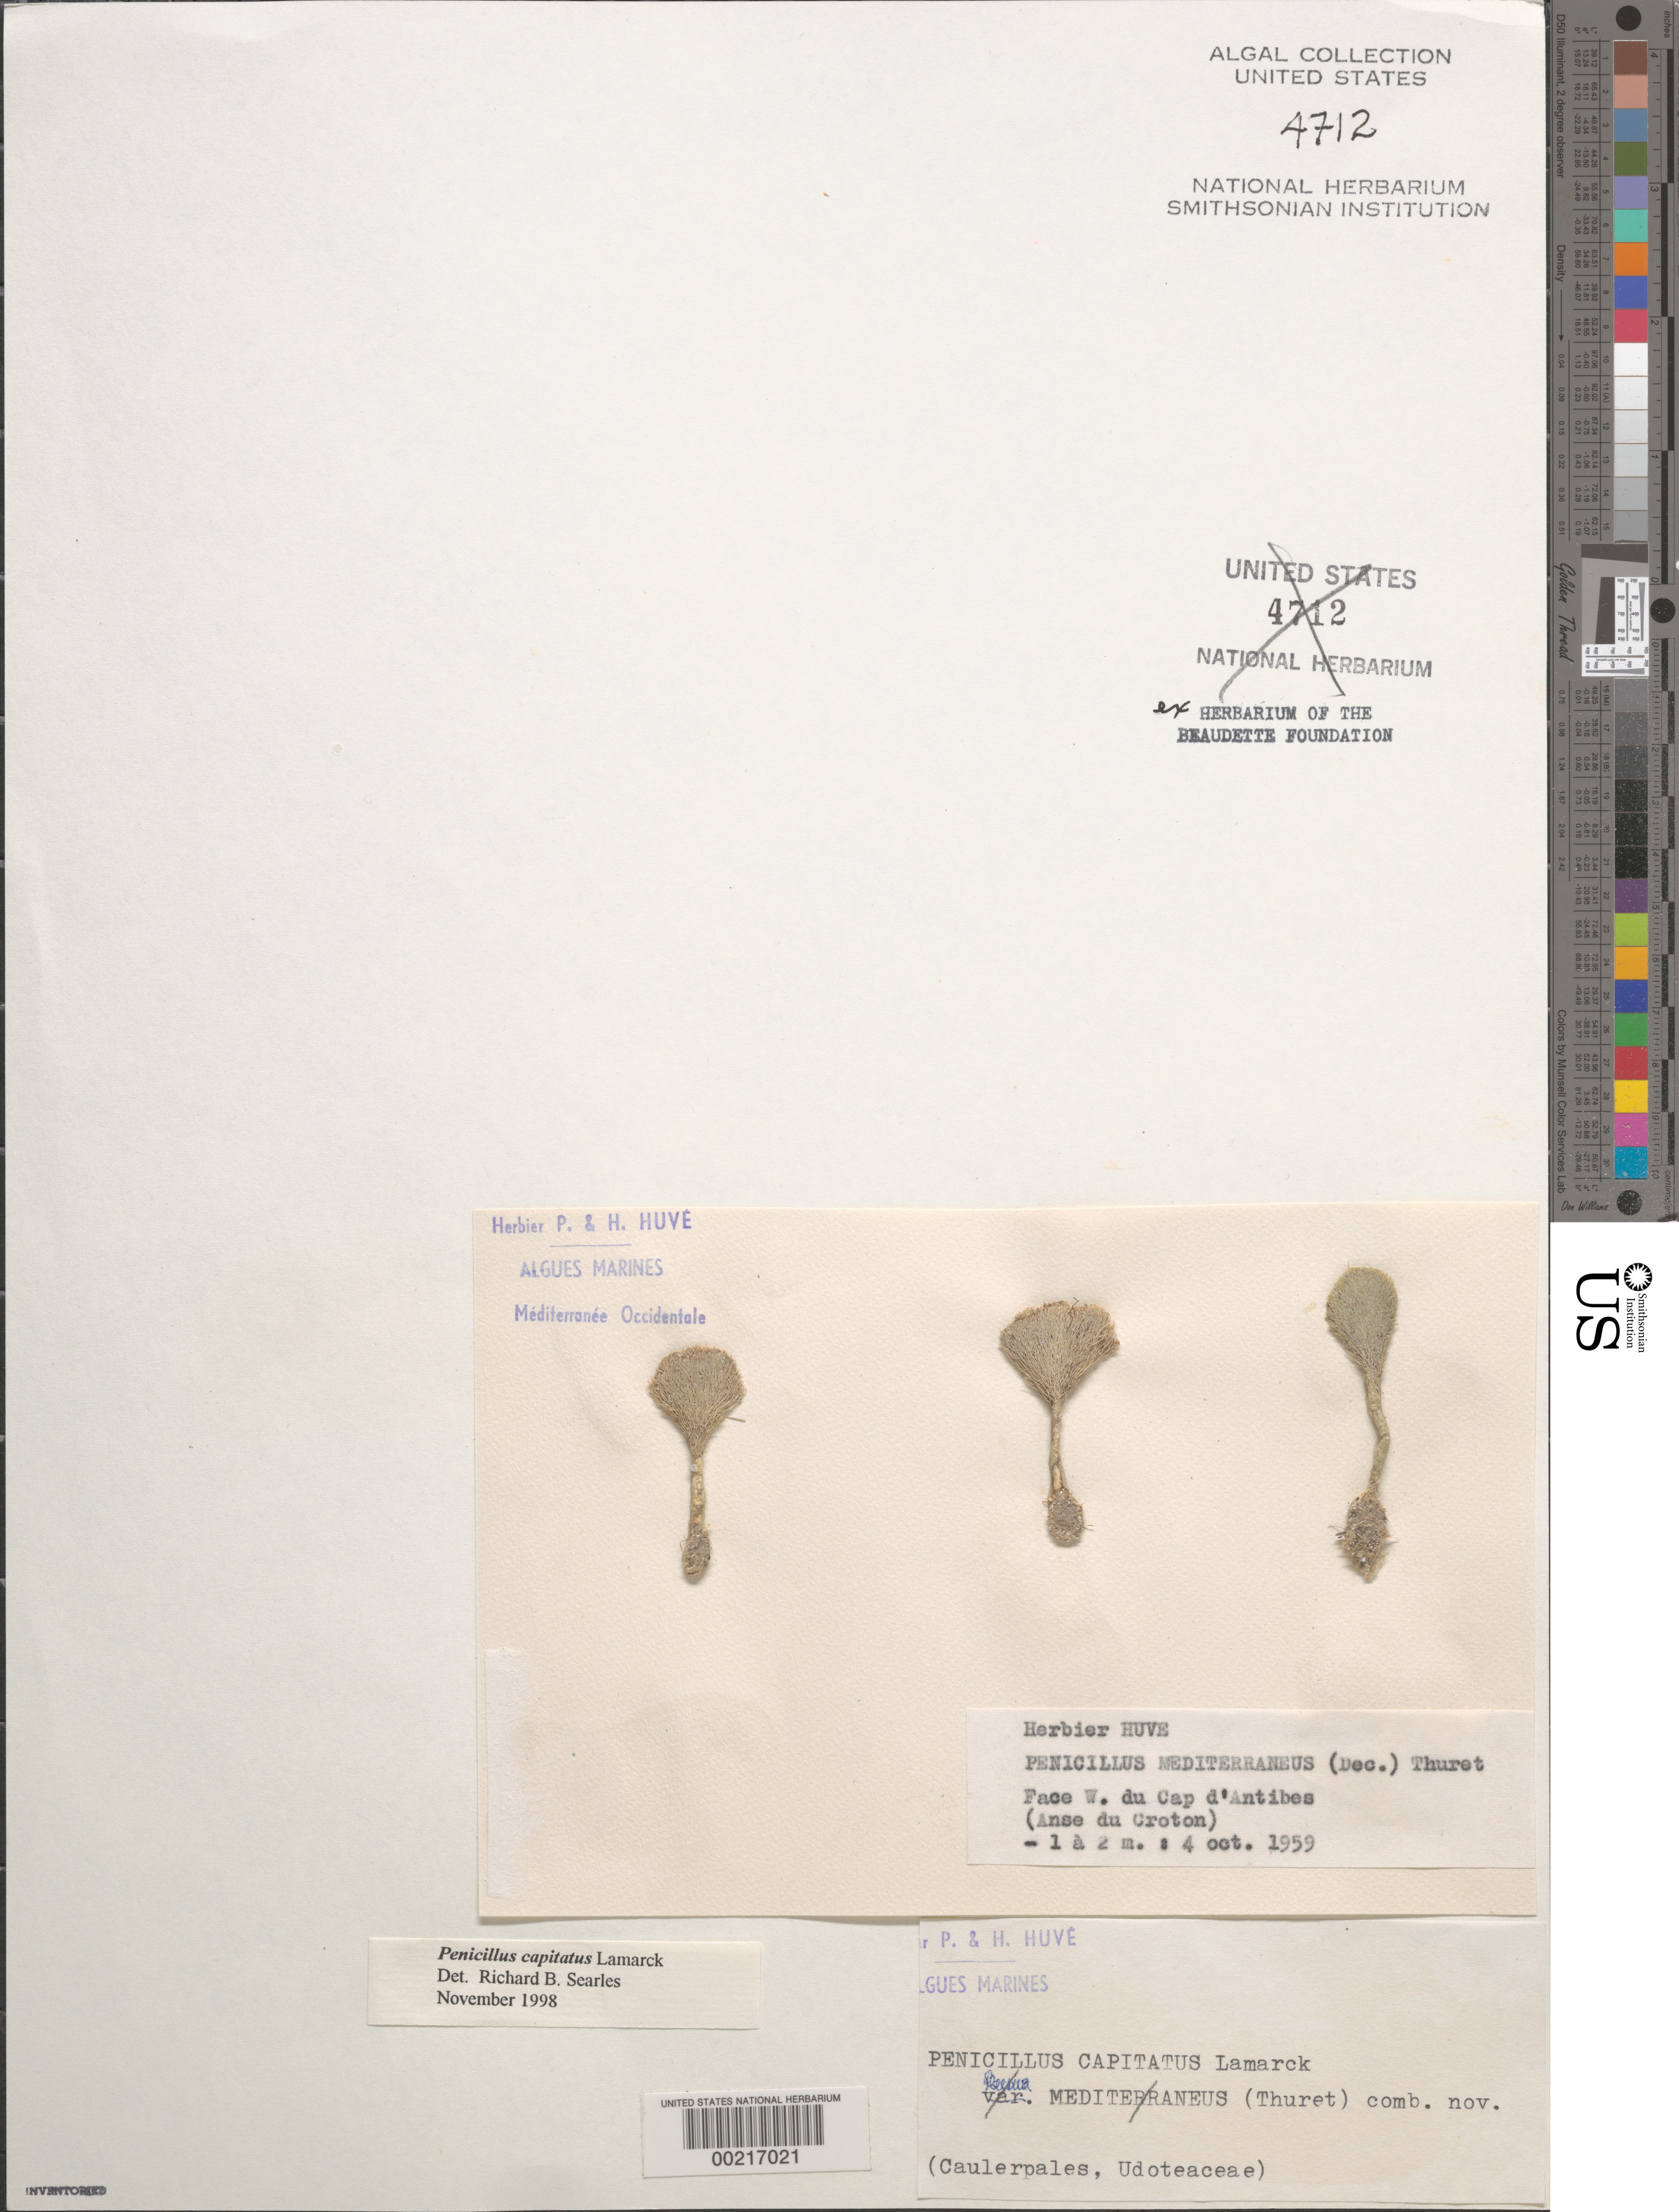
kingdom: Plantae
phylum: Chlorophyta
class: Ulvophyceae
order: Bryopsidales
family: Udoteaceae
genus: Penicillus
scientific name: Penicillus capitatus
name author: Lam.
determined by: Searles, R. B.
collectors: P. Huve & H. Huve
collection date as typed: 04 Oct 1959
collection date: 1959-10-04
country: France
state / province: Provence-Alpes-Côte d'Azur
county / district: Alpes-Maritimes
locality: Cap d'Antibes, Anse du Croton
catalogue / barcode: US 4712